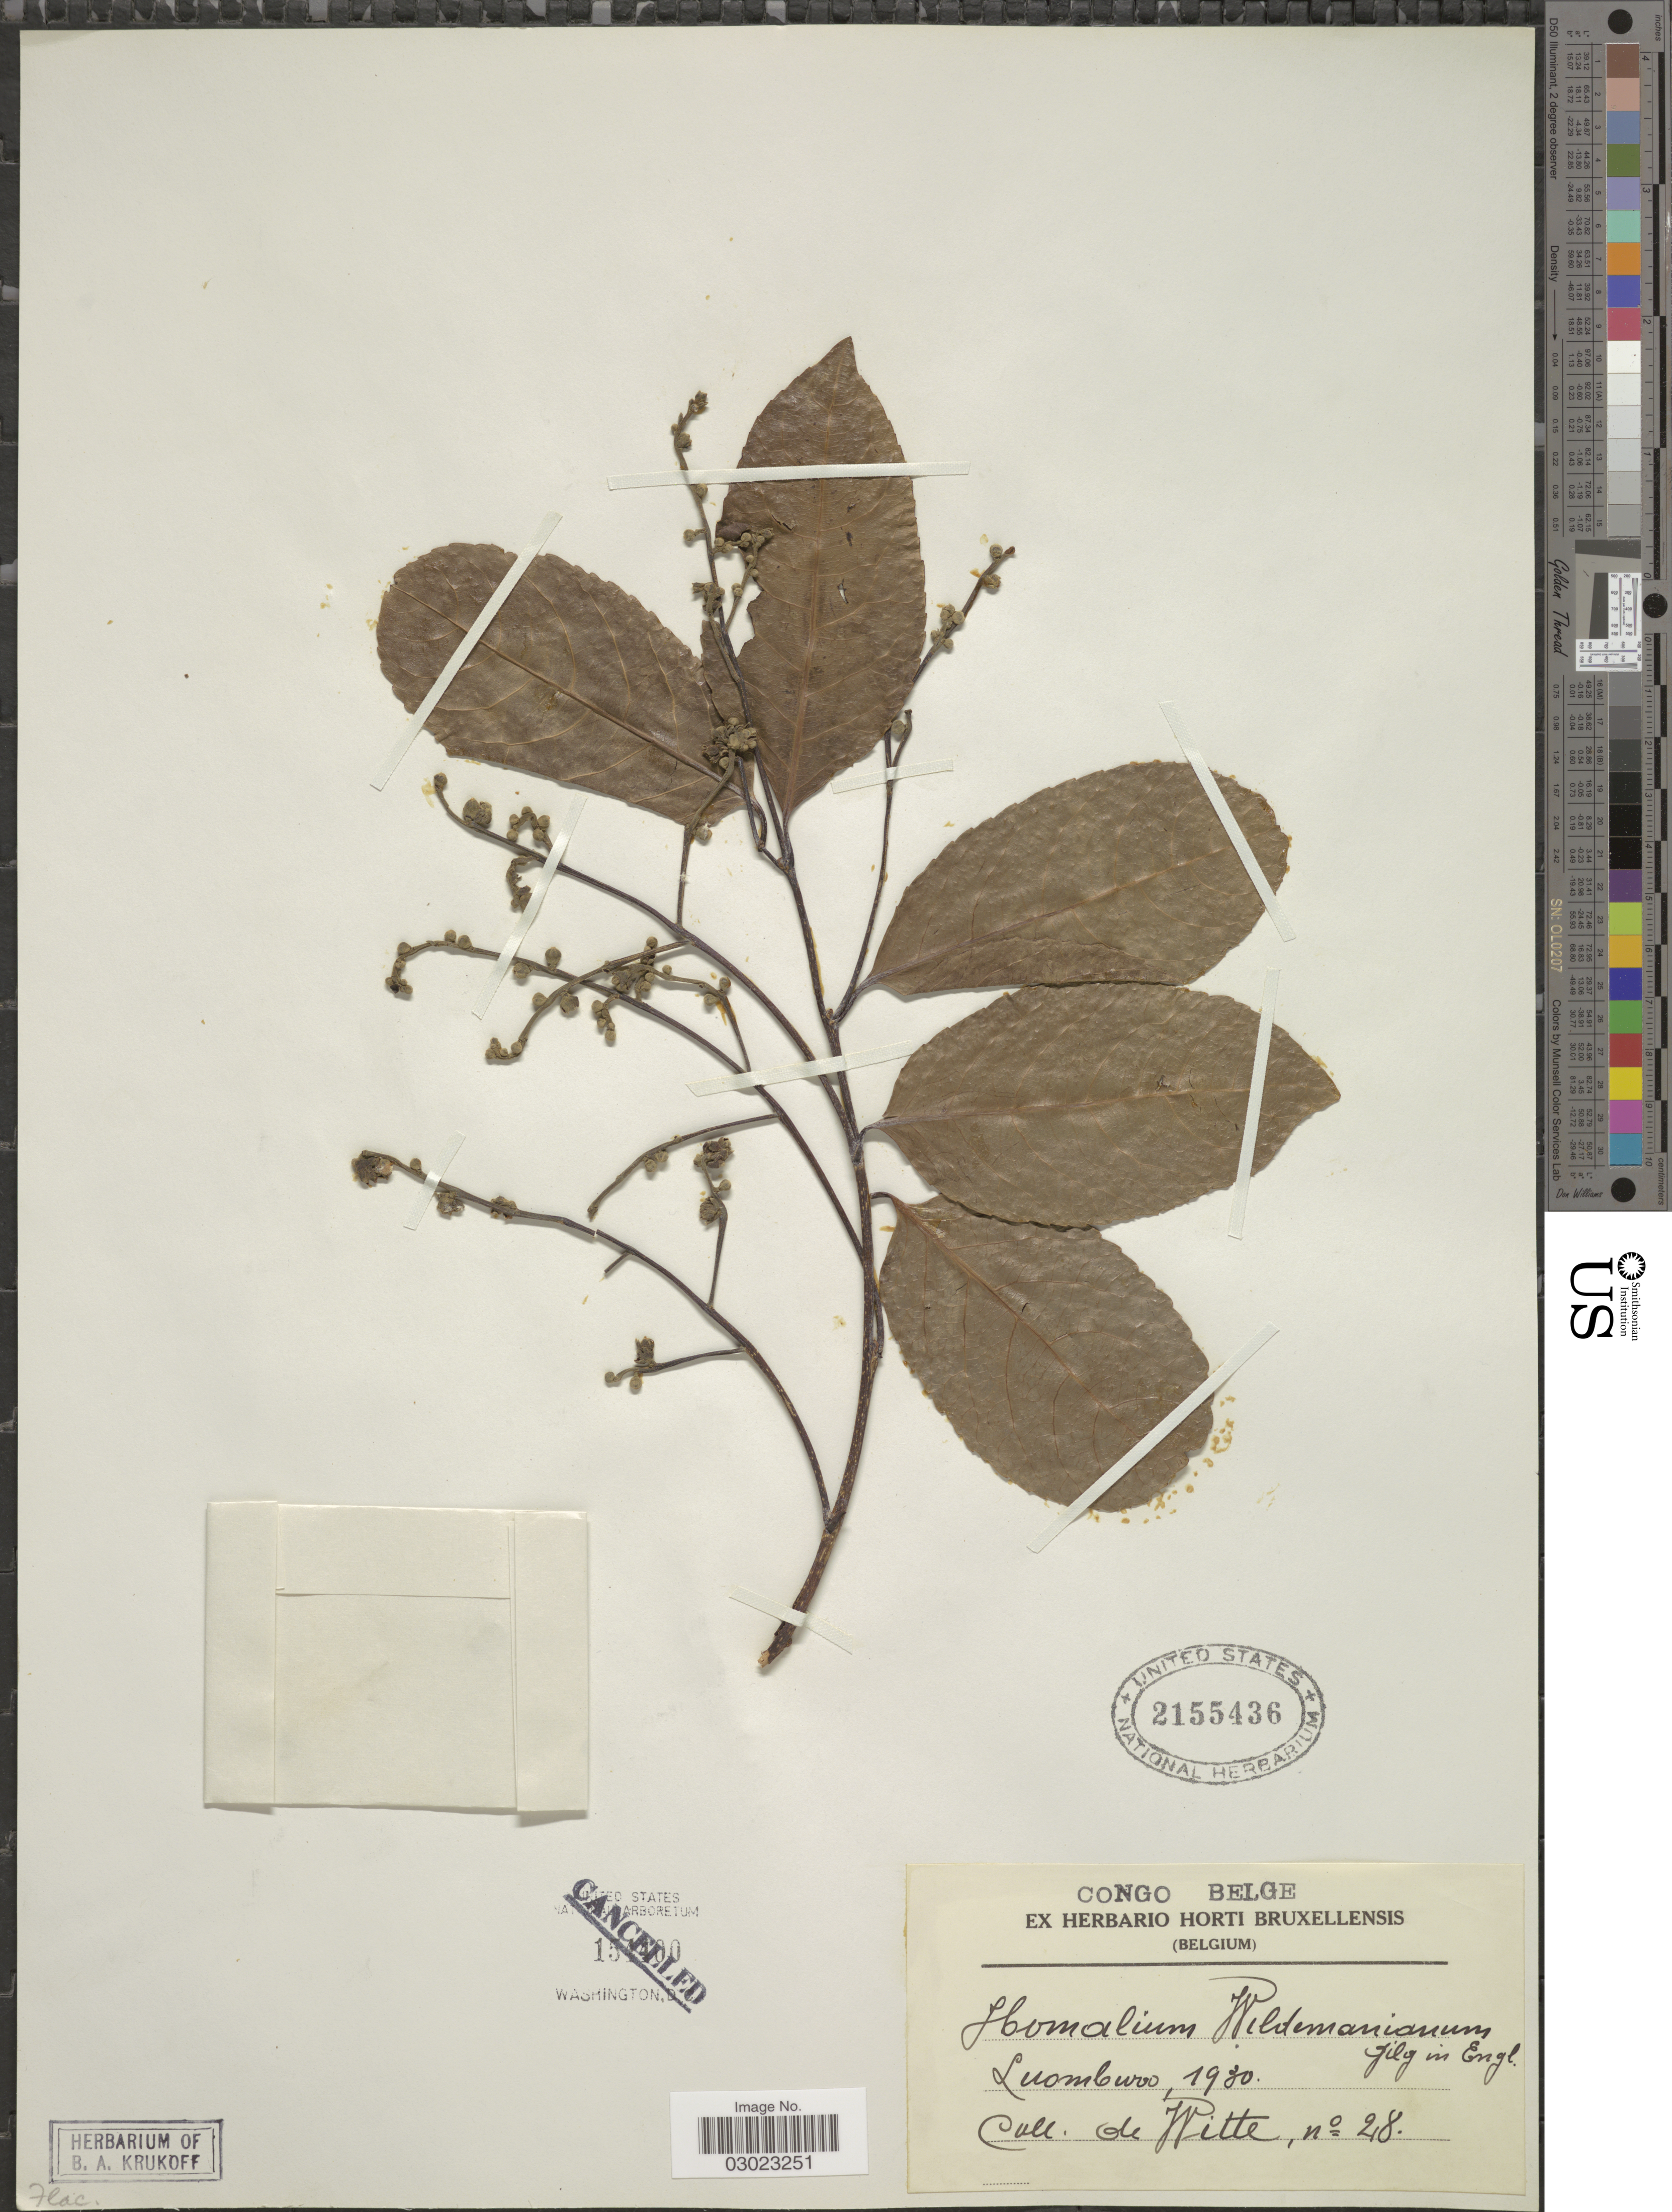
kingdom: Plantae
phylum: Tracheophyta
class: Magnoliopsida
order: Malpighiales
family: Salicaceae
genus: Homalium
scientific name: Homalium wildemanianum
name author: Gilg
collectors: Witte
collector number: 28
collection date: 1930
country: Congo, Democratic Republic of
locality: Congo Belge. Luomburo [interpreted].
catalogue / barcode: US 2155436